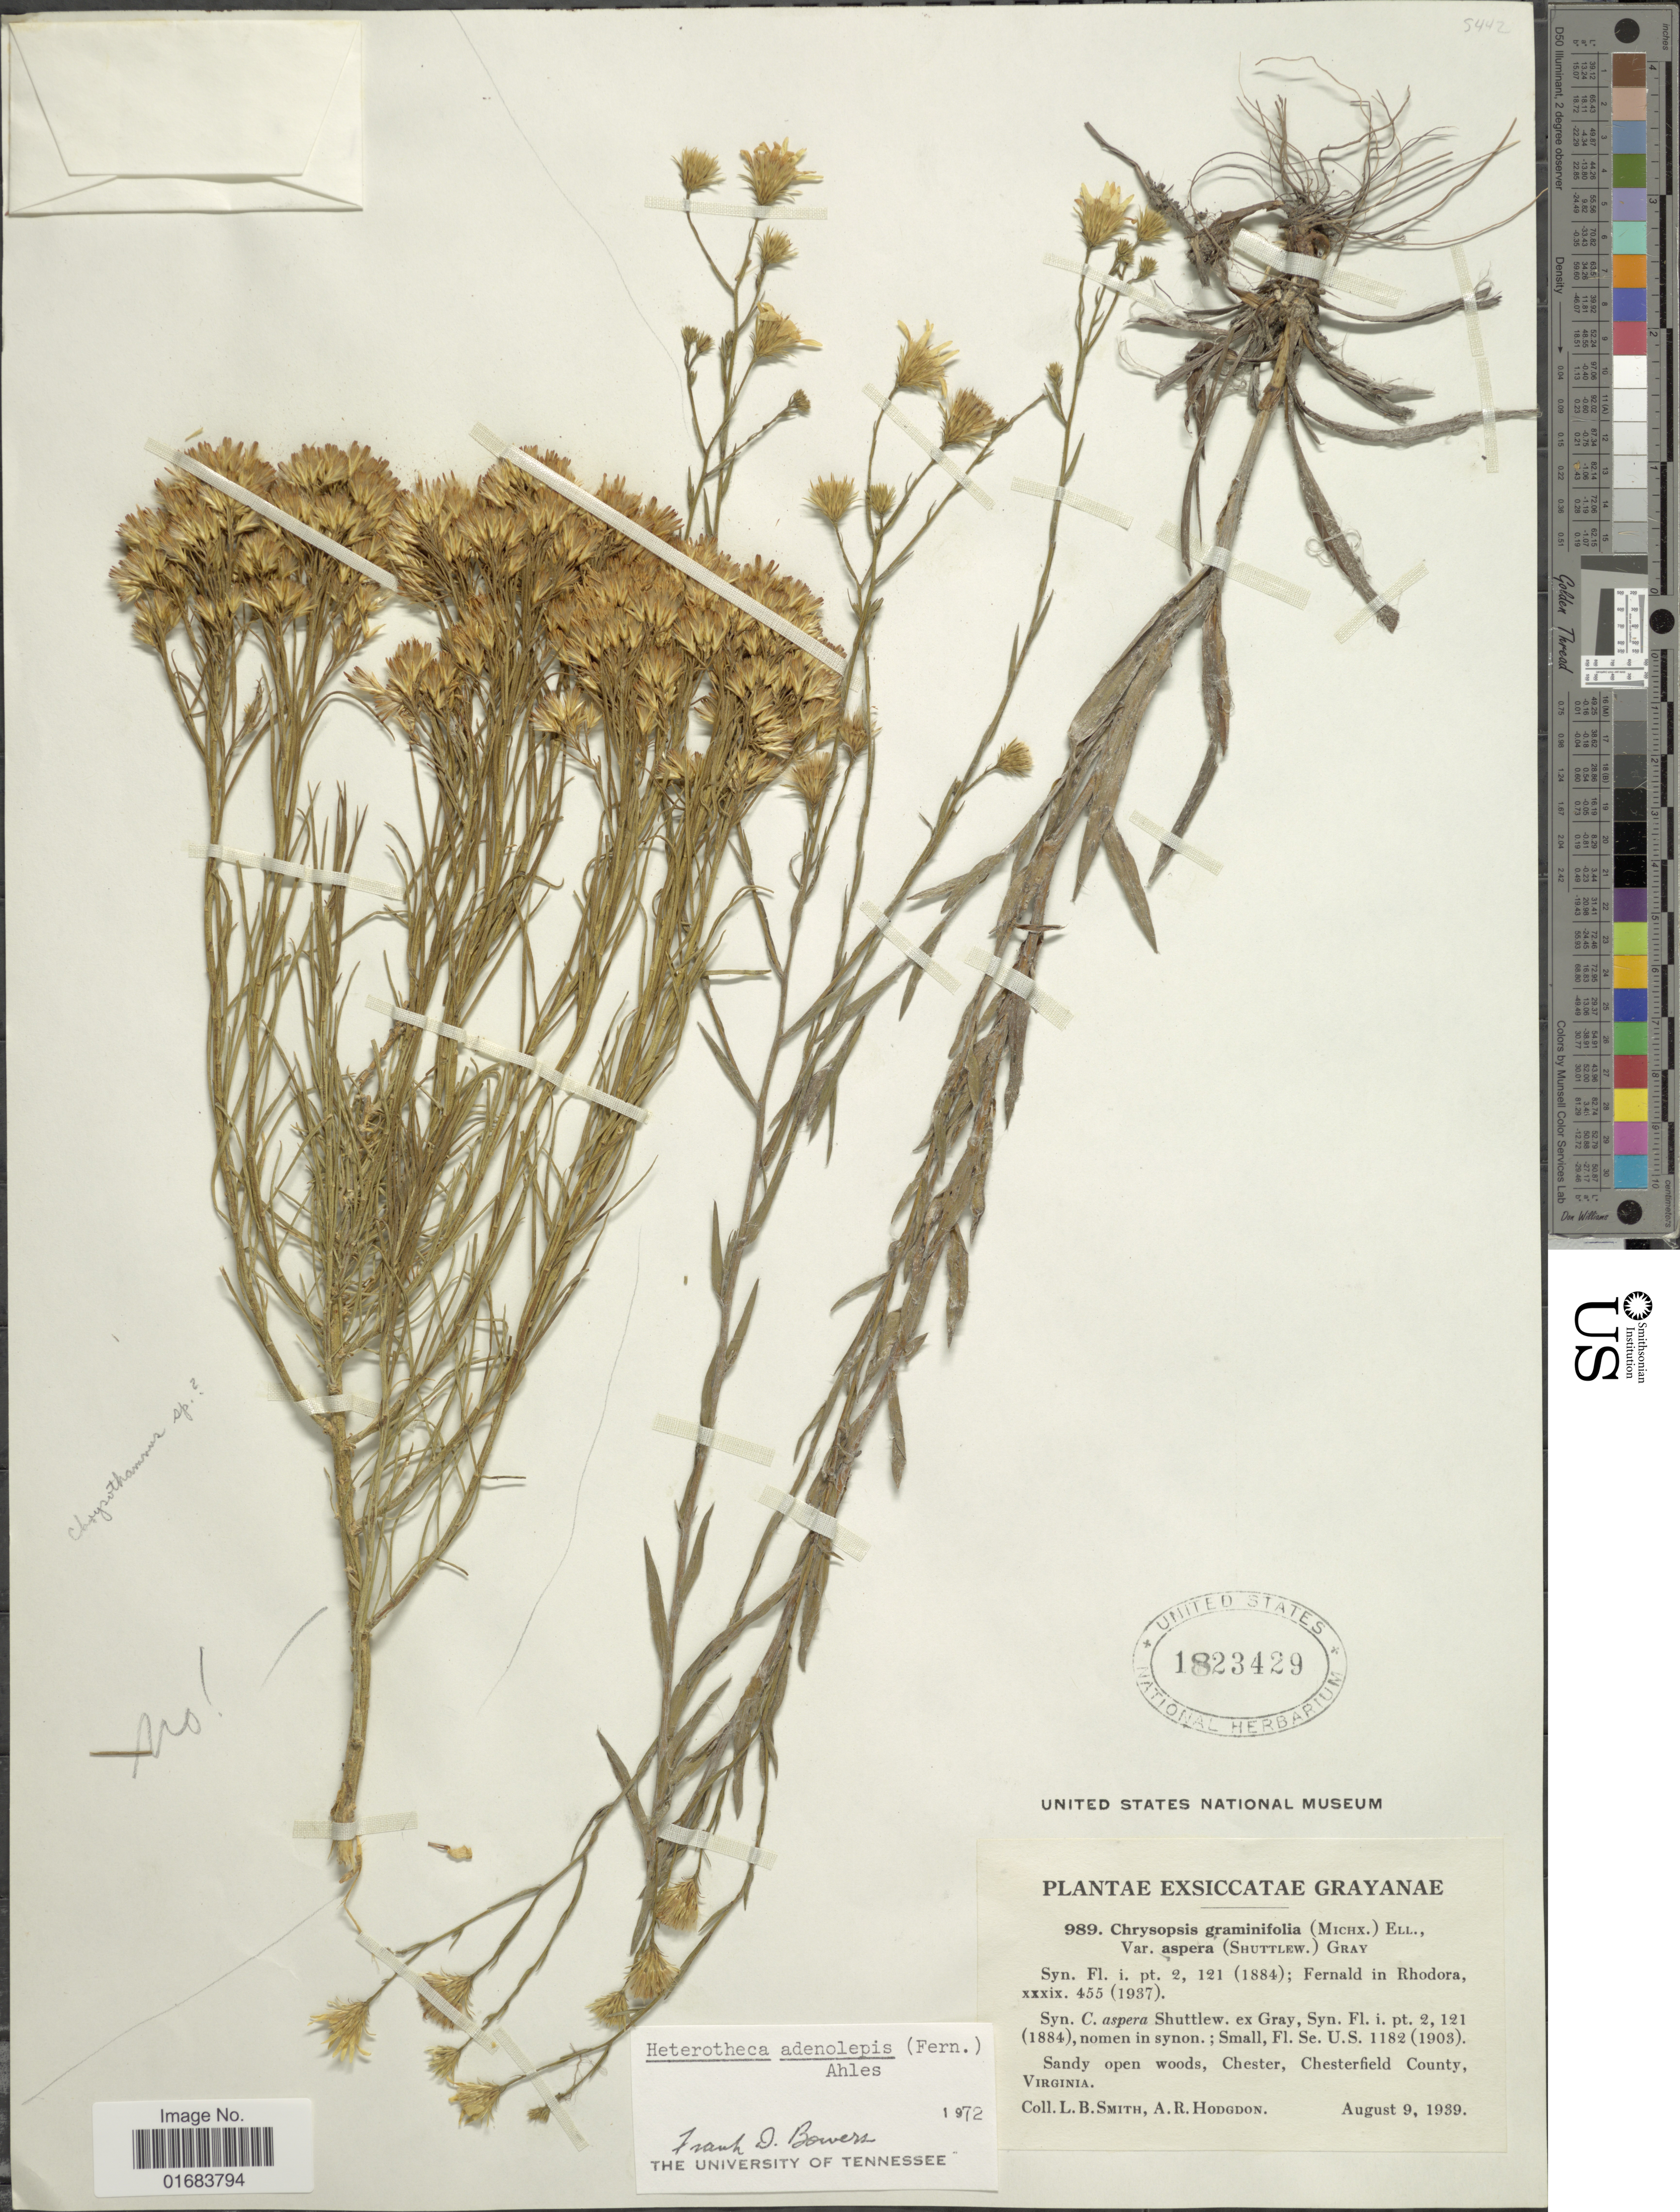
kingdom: Plantae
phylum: Tracheophyta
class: Magnoliopsida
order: Asterales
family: Asteraceae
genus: Pityopsis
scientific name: Pityopsis adenolepis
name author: (Fernald) Semple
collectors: L. Smith & A. R. Hodgdon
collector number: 989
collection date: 1939-08-09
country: United States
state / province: Virginia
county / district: Chesterfield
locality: Chester, Chesterfield County. Grayanae.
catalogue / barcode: US 1823429